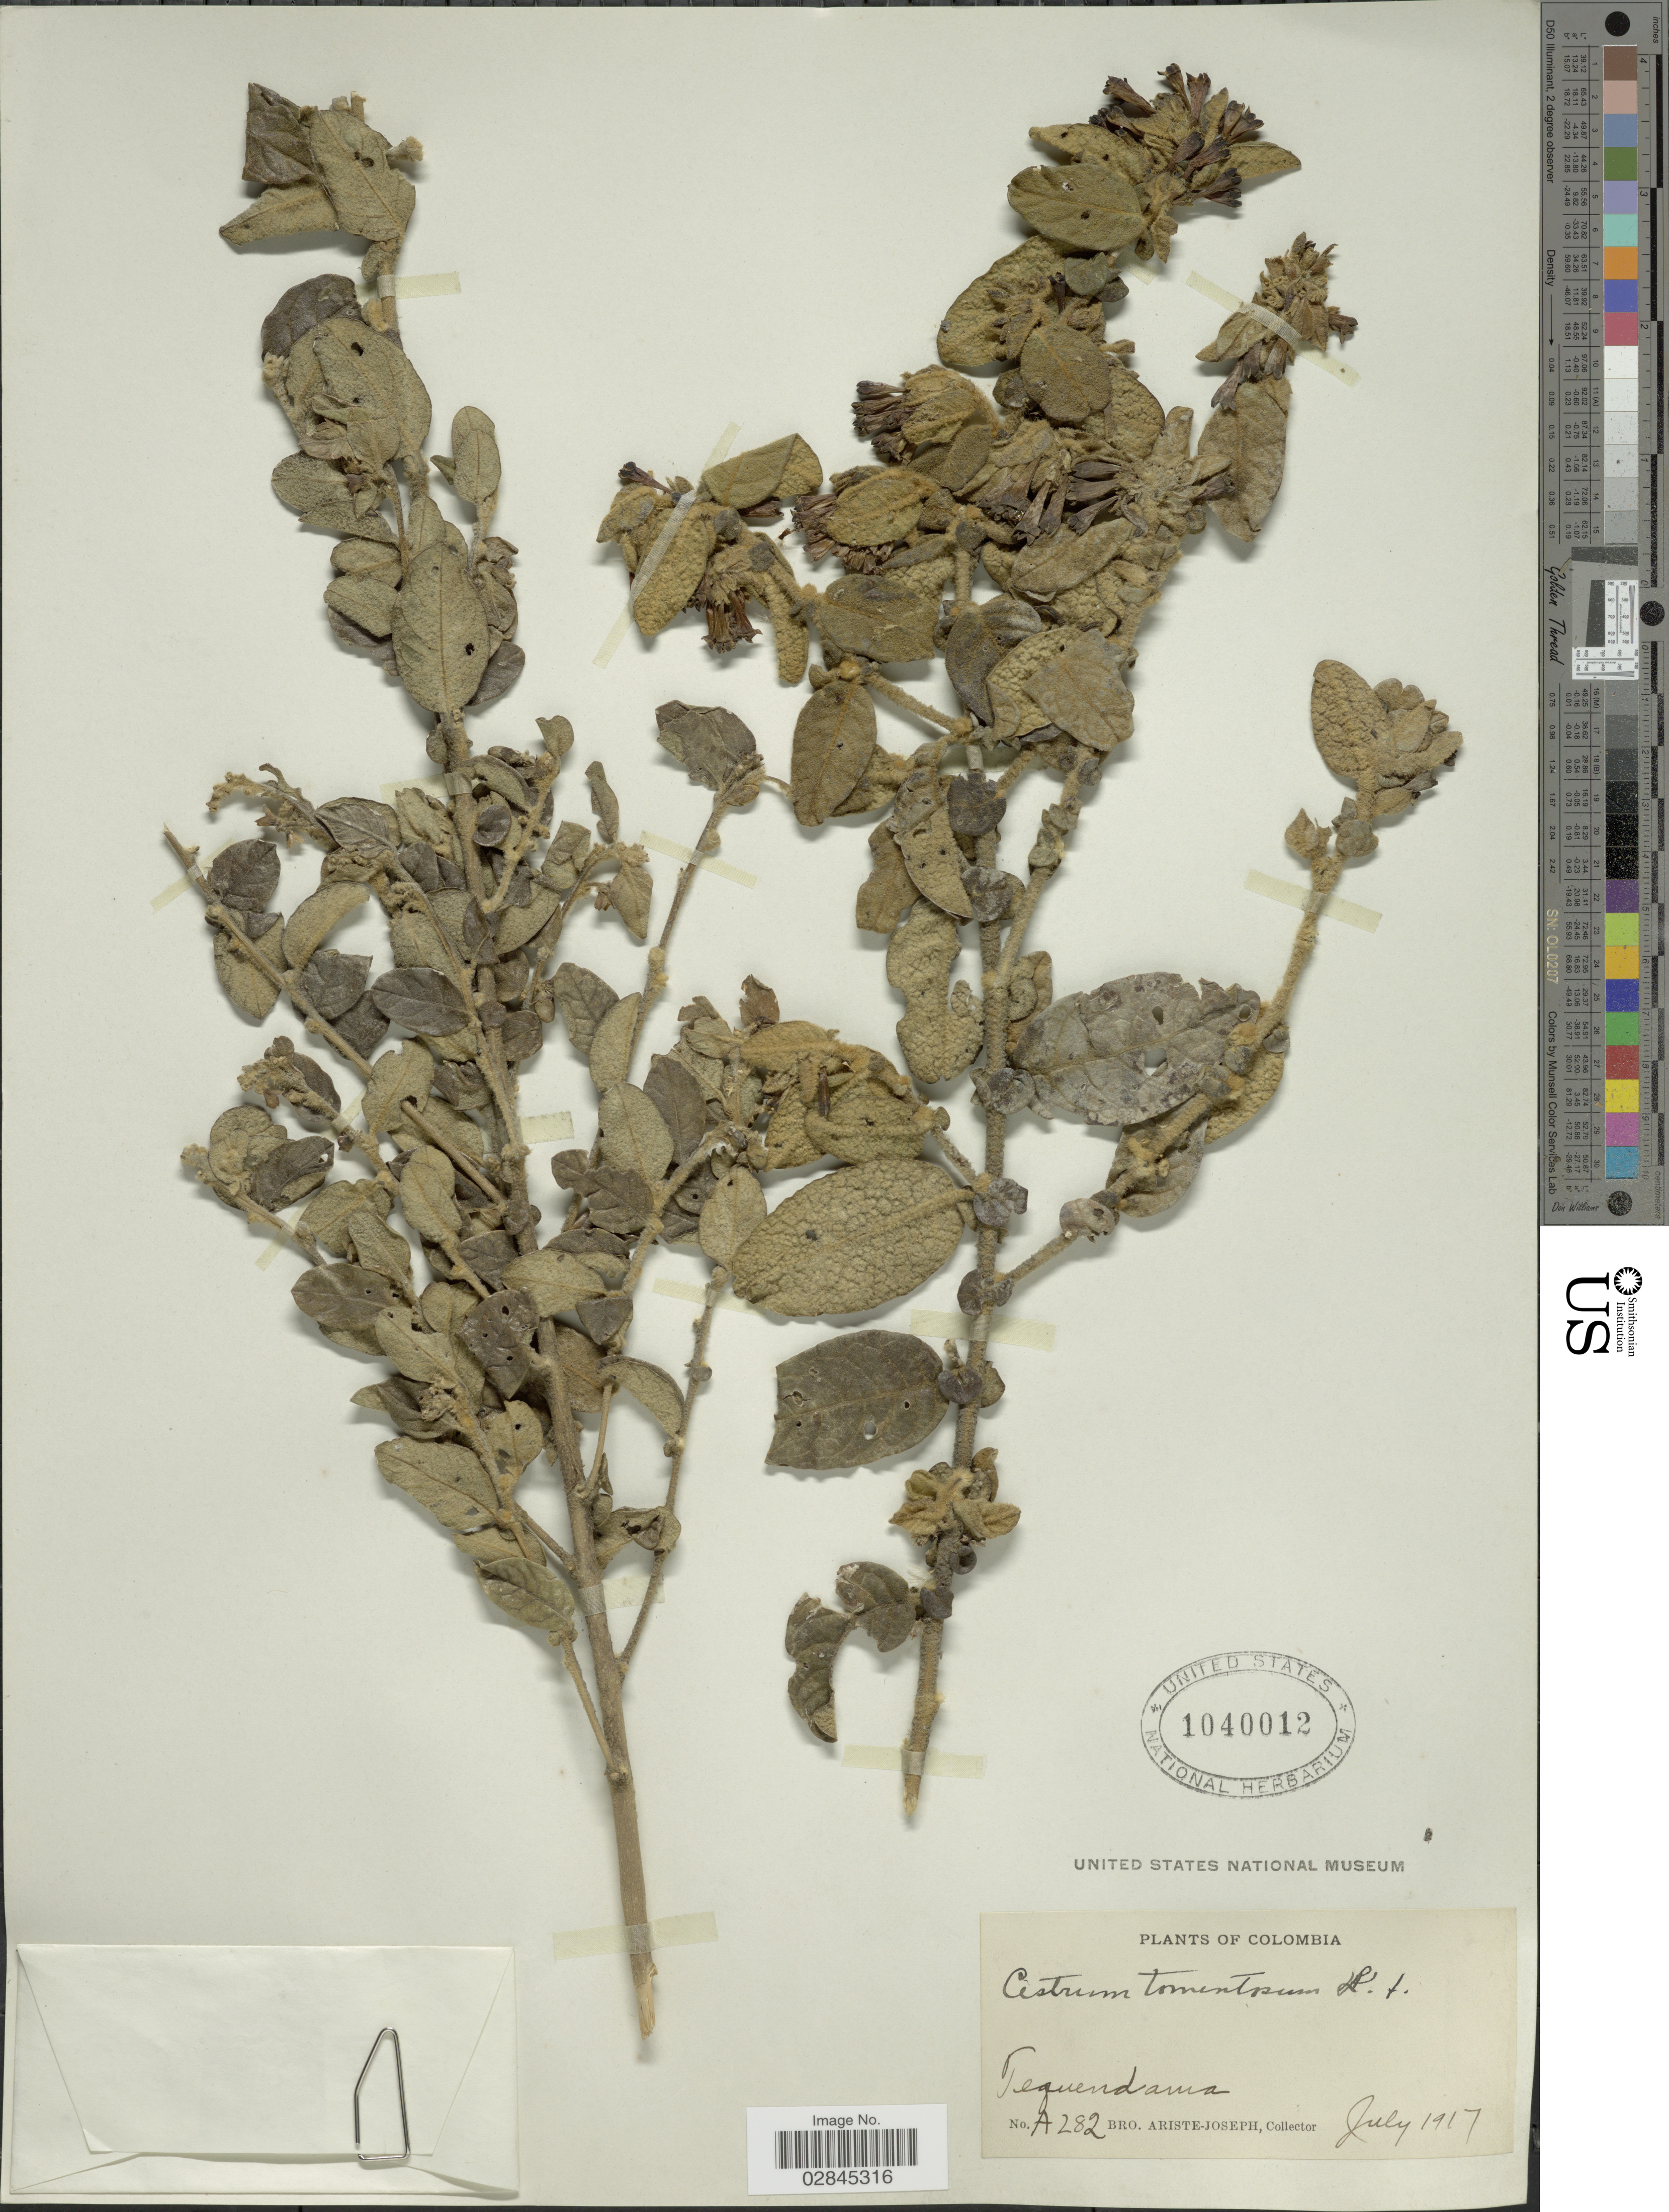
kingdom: Plantae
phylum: Tracheophyta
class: Magnoliopsida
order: Solanales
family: Solanaceae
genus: Cestrum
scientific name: Cestrum tomentosum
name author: L. f.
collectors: Bro. Ariste-Joseph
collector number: A282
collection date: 1917-07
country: Colombia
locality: Tequendama.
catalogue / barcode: US 1040012